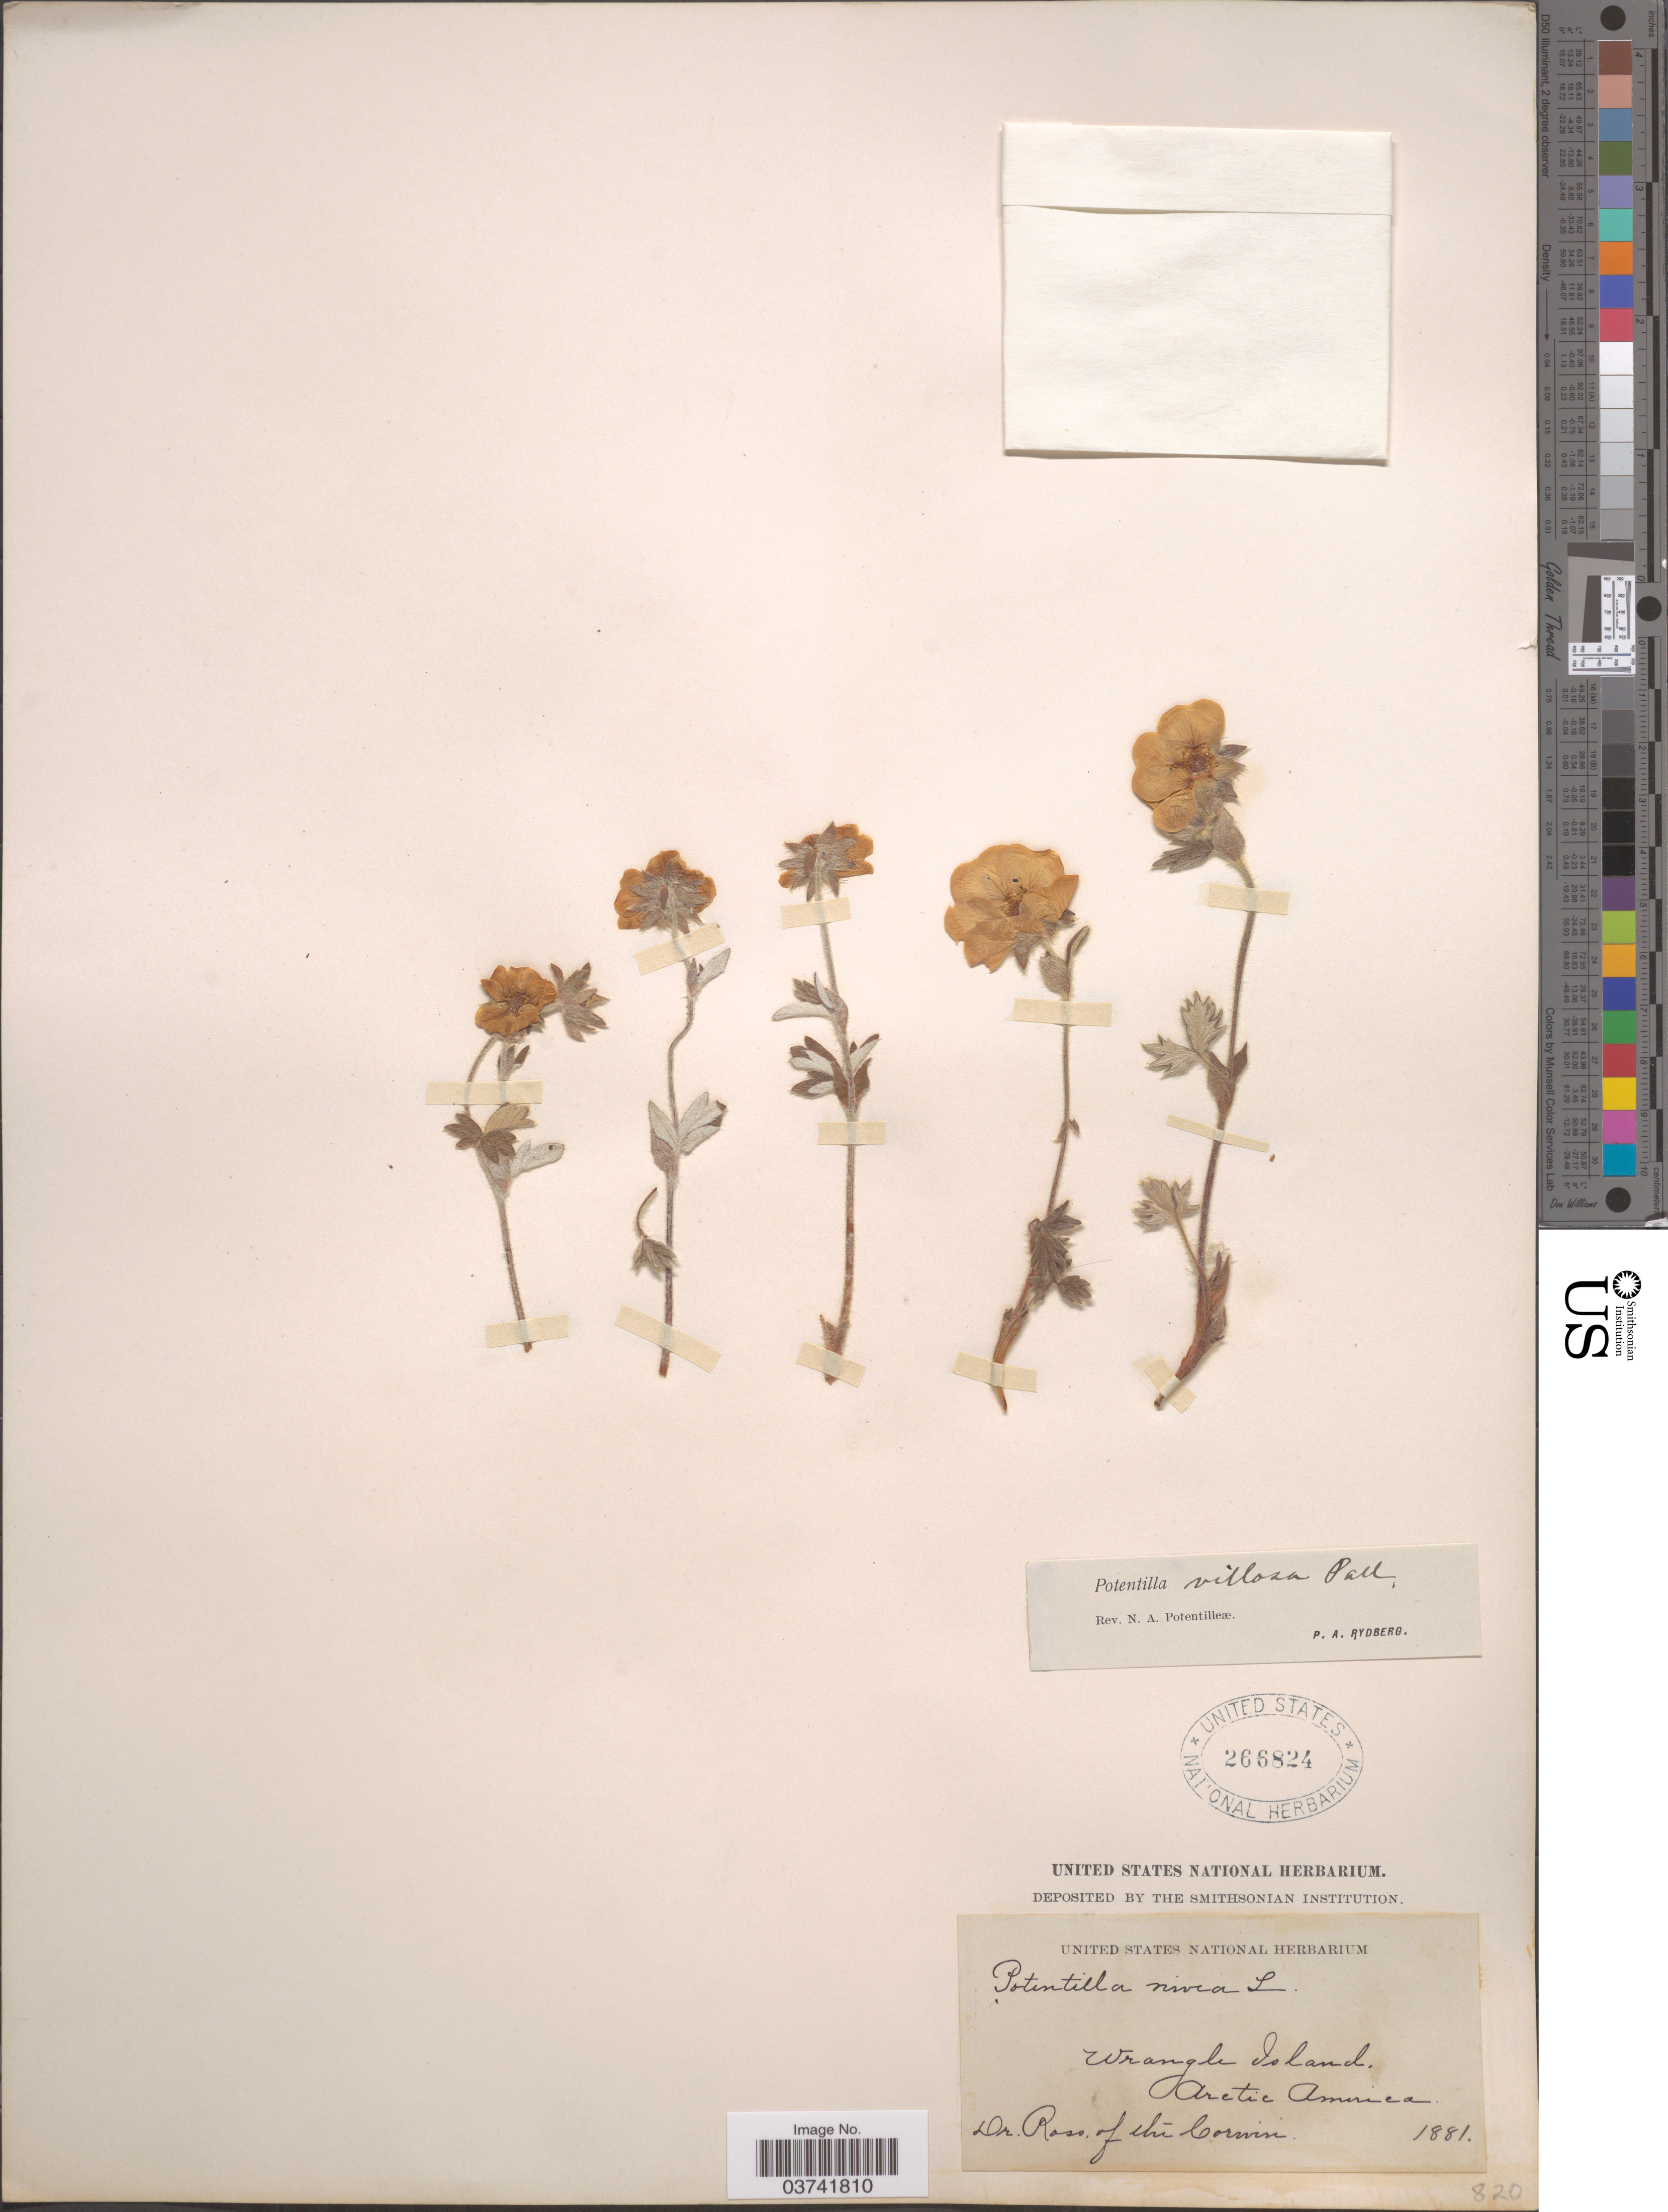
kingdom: Plantae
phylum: Tracheophyta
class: Magnoliopsida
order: Rosales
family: Rosaceae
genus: Potentilla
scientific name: Potentilla villosa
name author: Pall. ex Pursh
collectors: Ross of the Corwin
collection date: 1881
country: Russian Federation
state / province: Chukotka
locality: Wrangle Island. Arctic America.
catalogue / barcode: US 266824